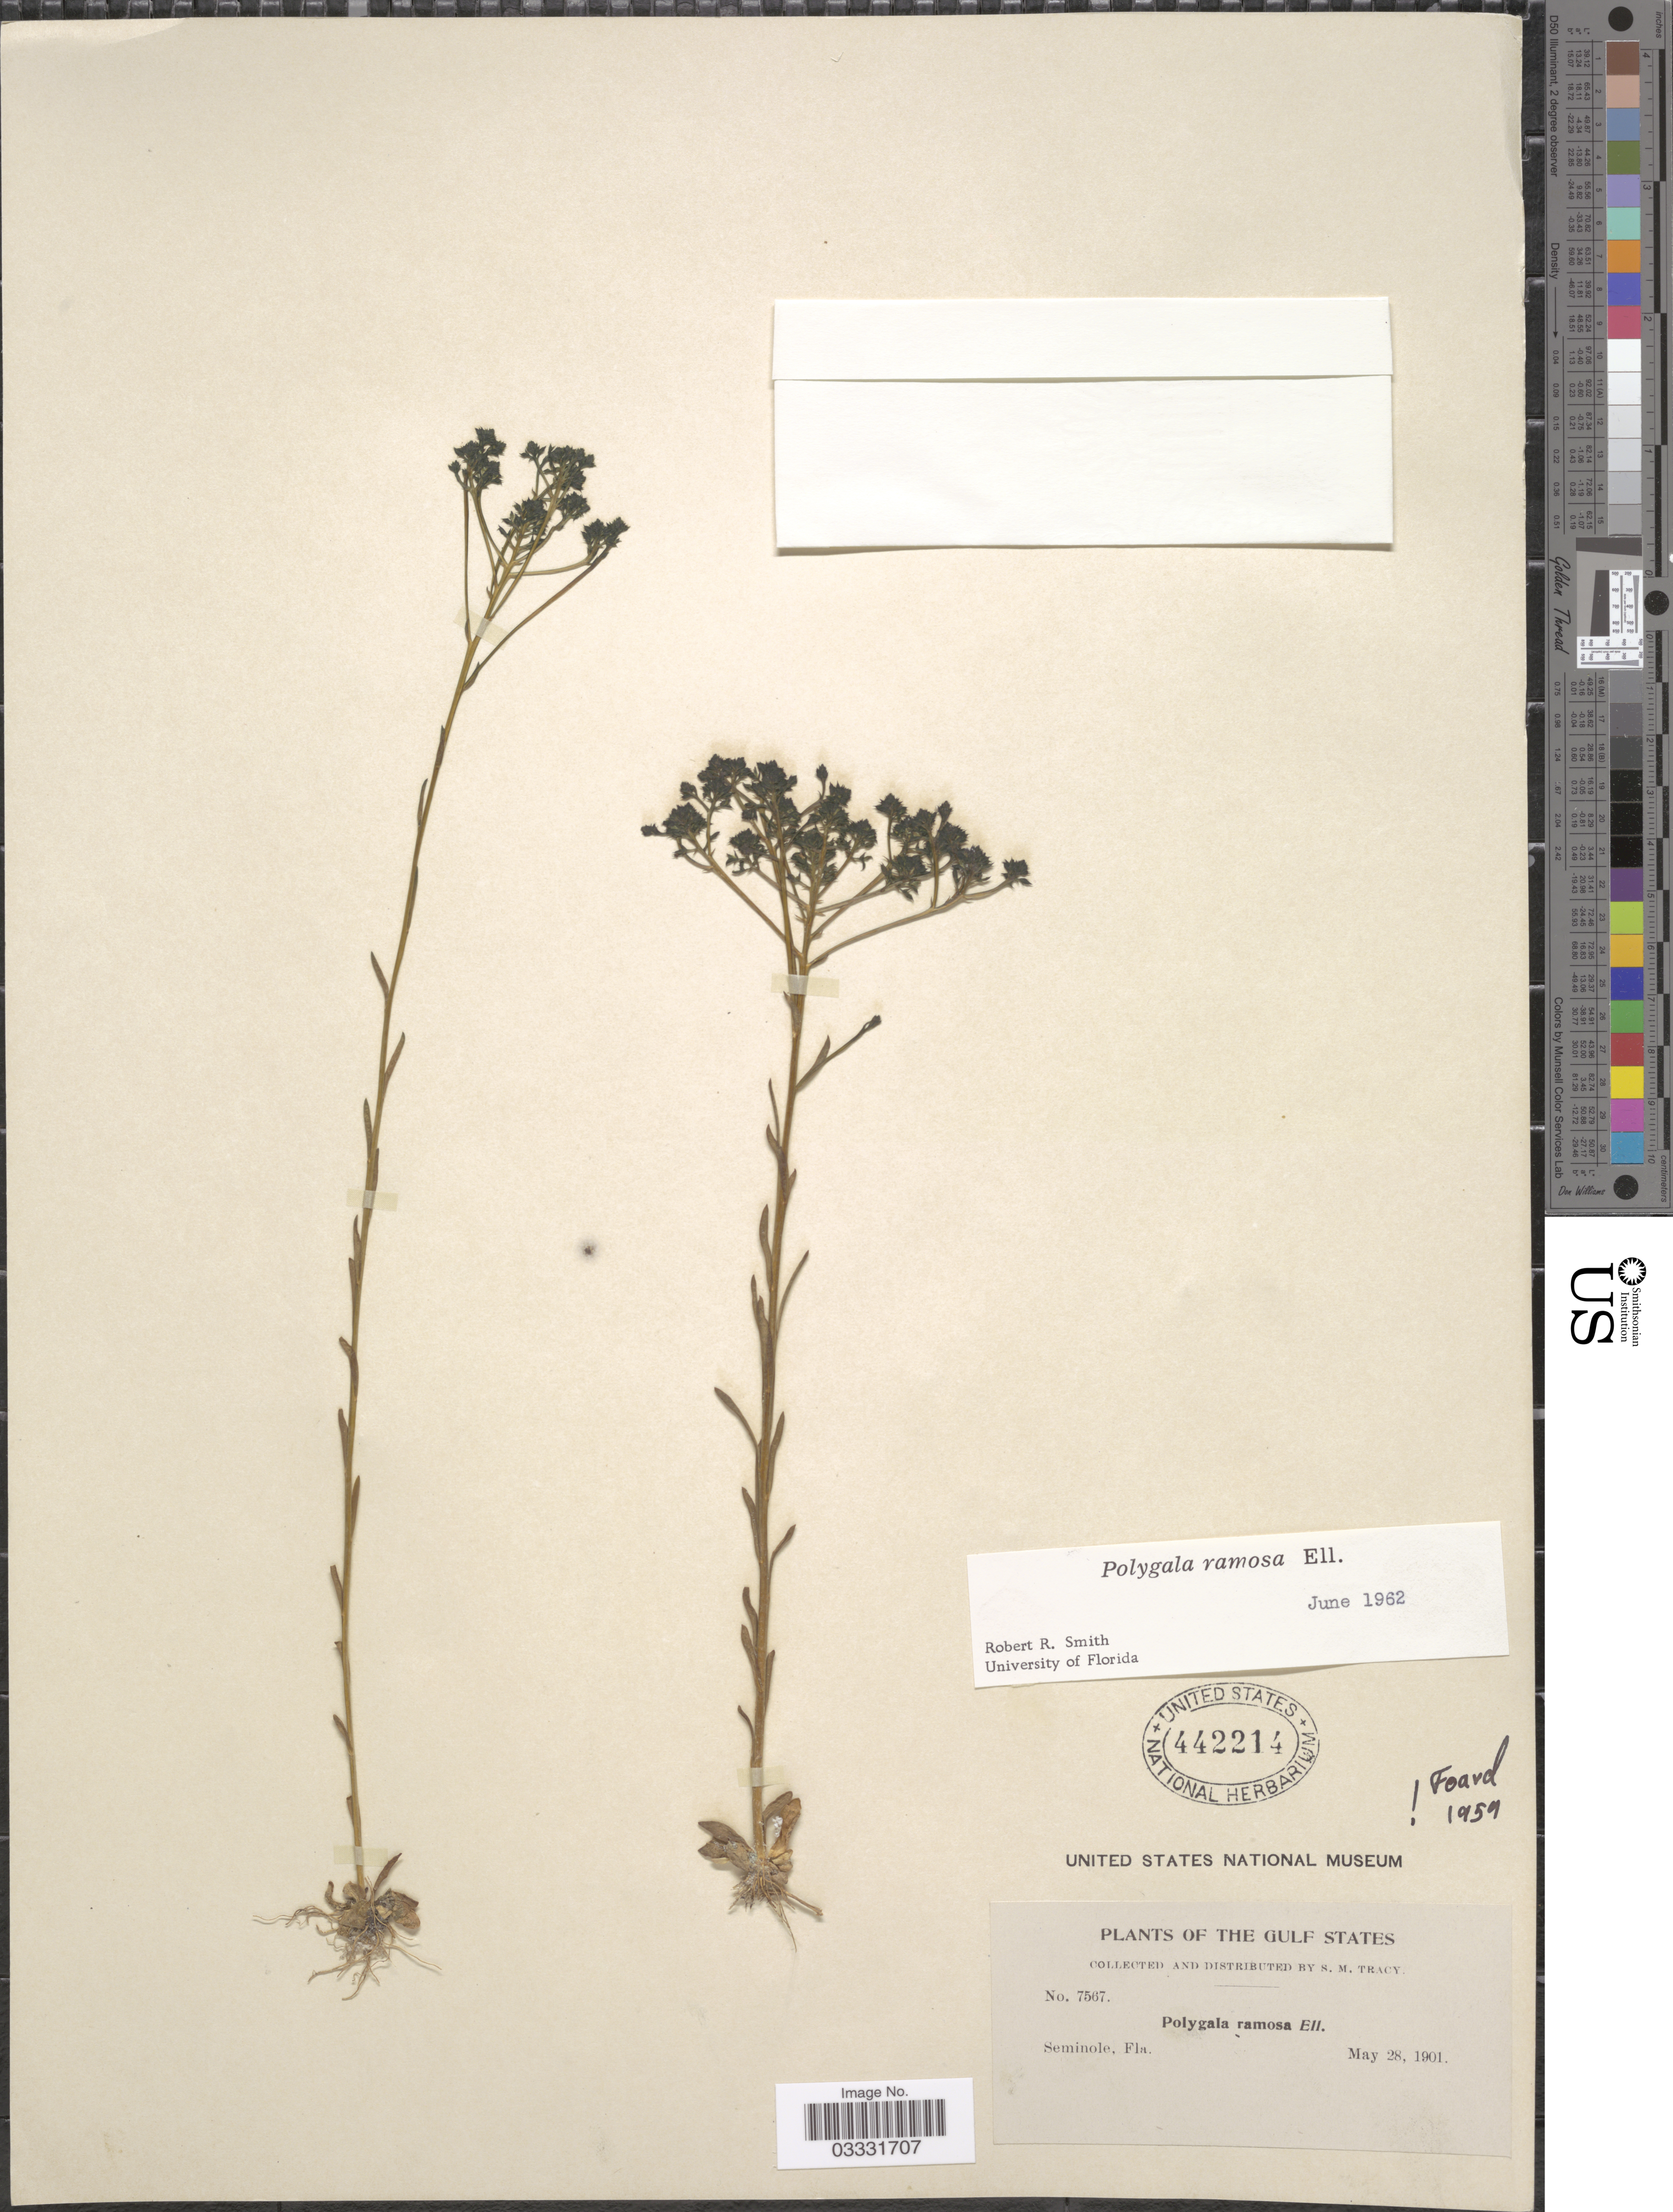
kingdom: Plantae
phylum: Tracheophyta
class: Magnoliopsida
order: Fabales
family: Polygalaceae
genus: Polygala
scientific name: Polygala ramosa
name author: Elliott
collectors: S. M. Tracy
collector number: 7567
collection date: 1901-05-28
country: United States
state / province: Florida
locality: The Gulf States. Seminole.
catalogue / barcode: US 442214